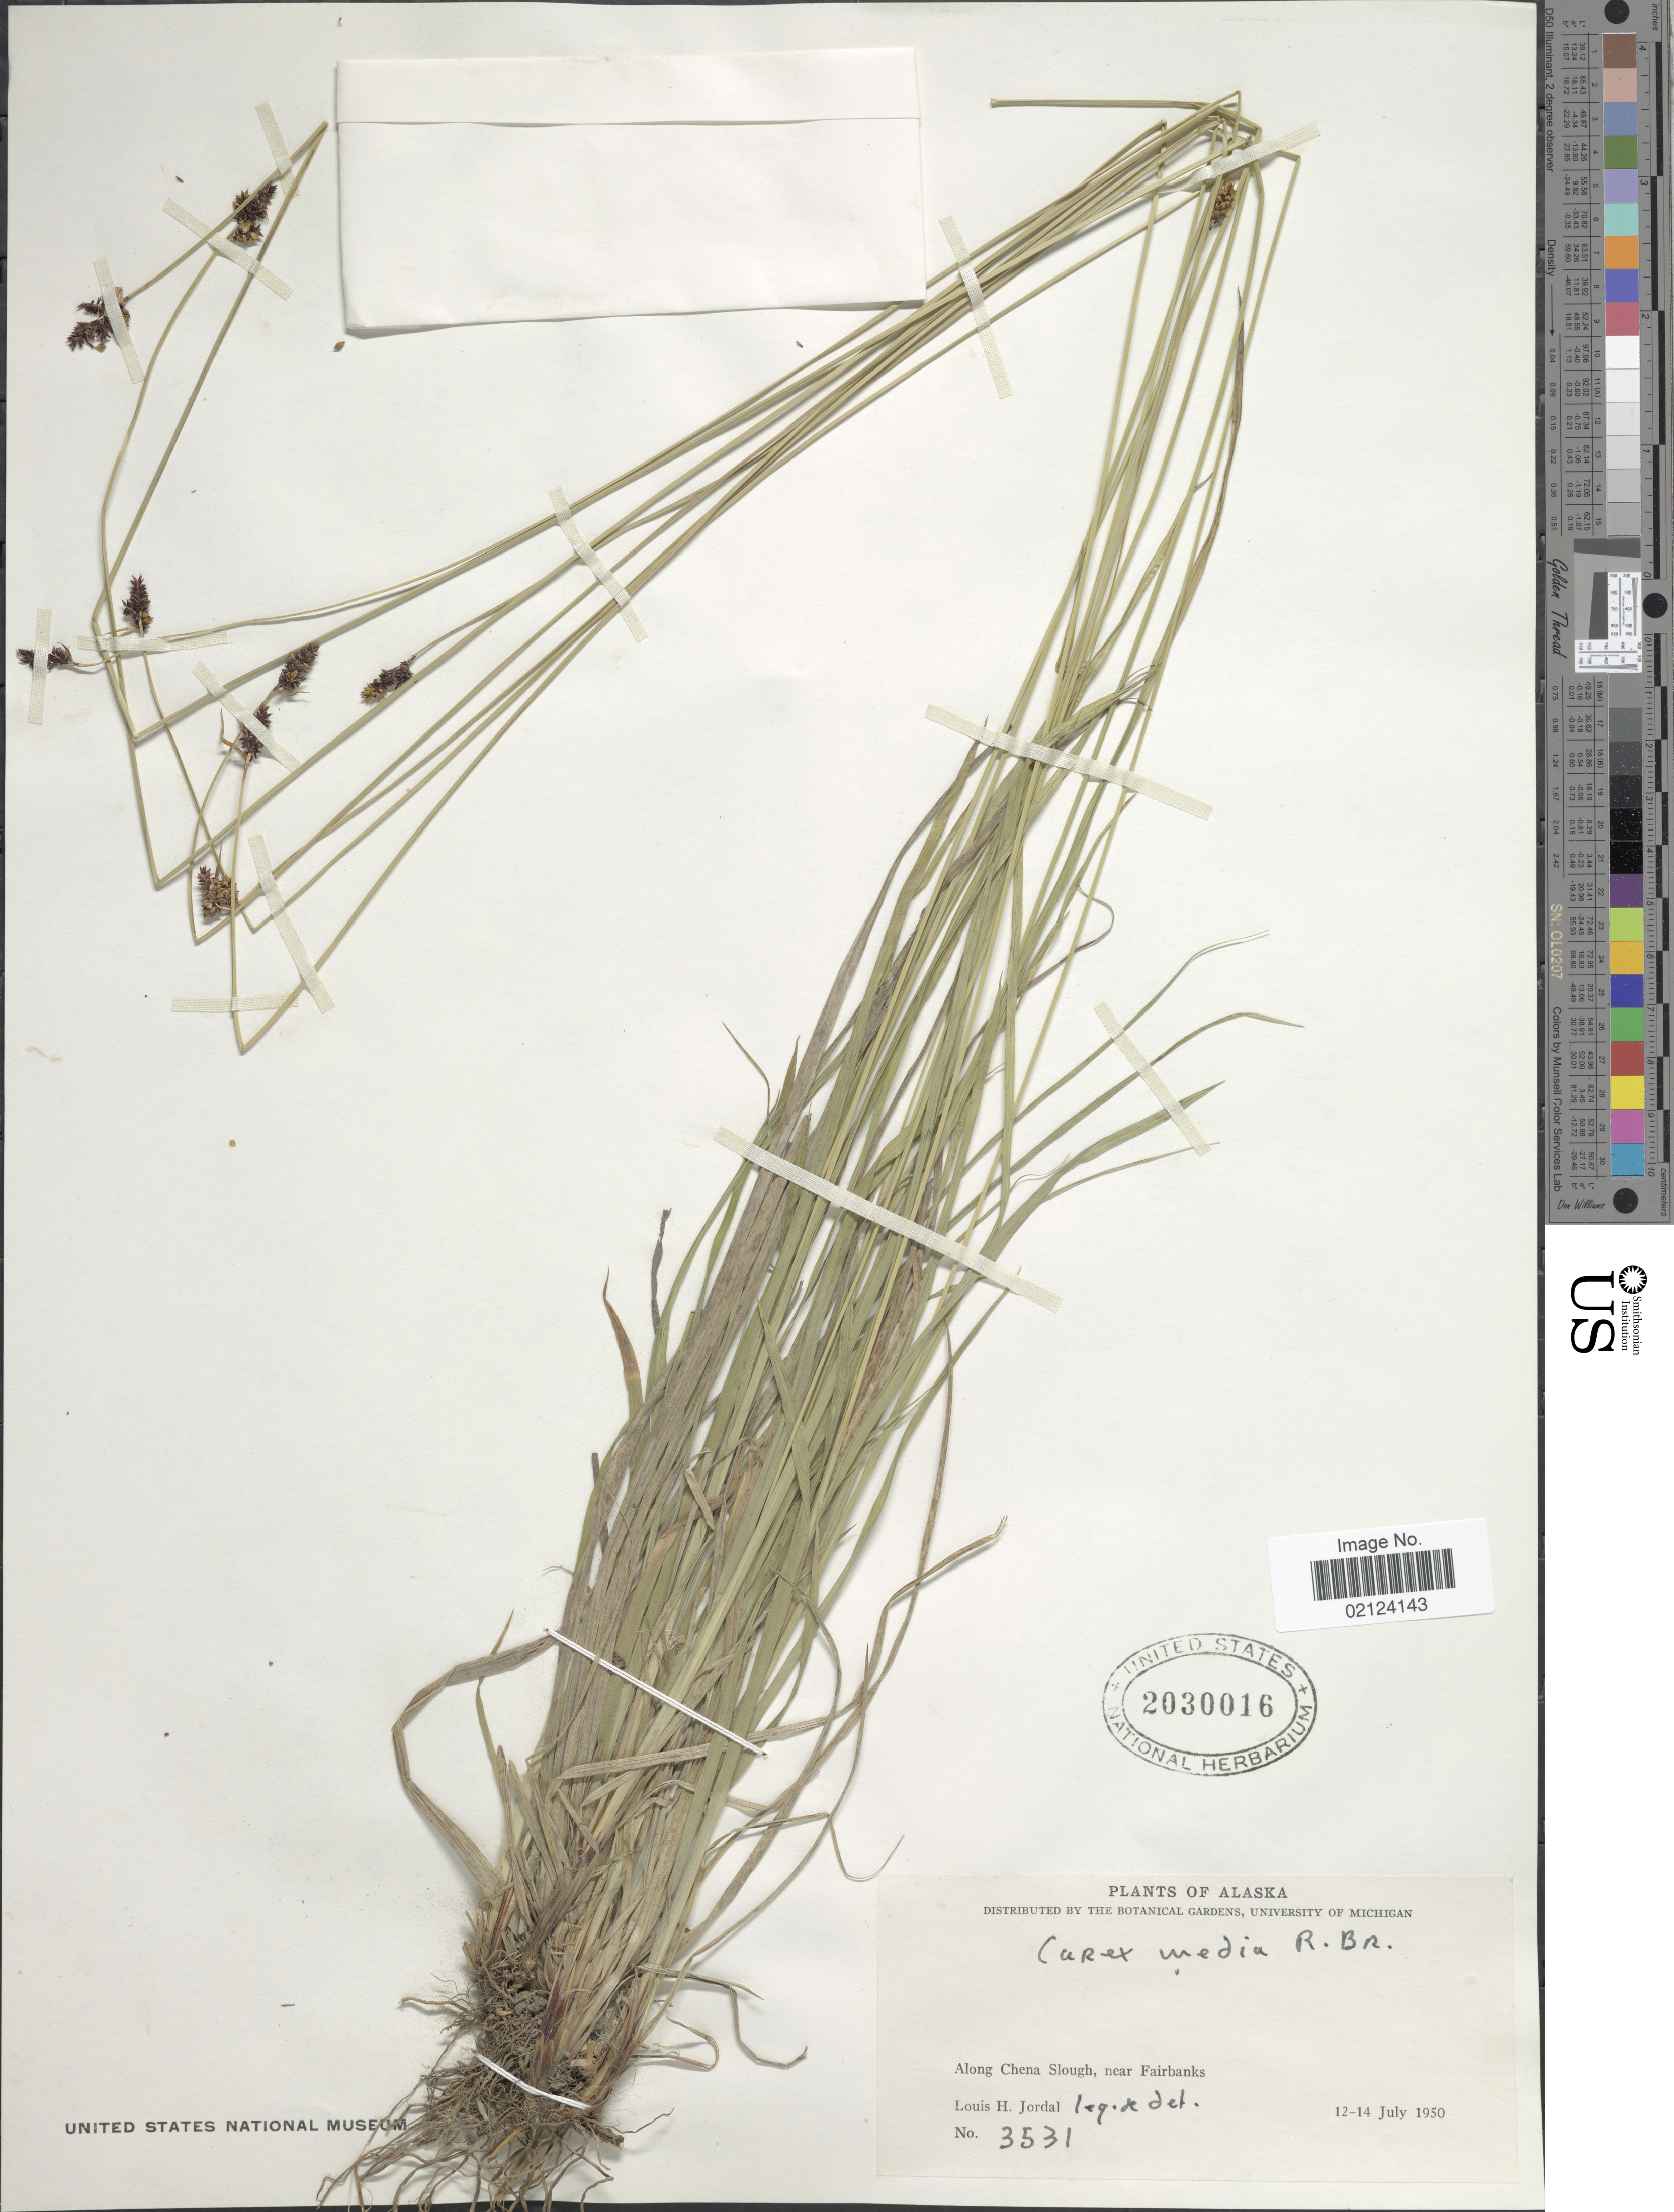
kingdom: Plantae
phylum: Tracheophyta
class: Liliopsida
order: Poales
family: Cyperaceae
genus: Carex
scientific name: Carex media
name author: R. Br.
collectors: L. Jordal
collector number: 3531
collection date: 1950-07-12/1950-07-14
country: United States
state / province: Alaska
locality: Along Chena Slough, near Fairbanks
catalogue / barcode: US 2030016